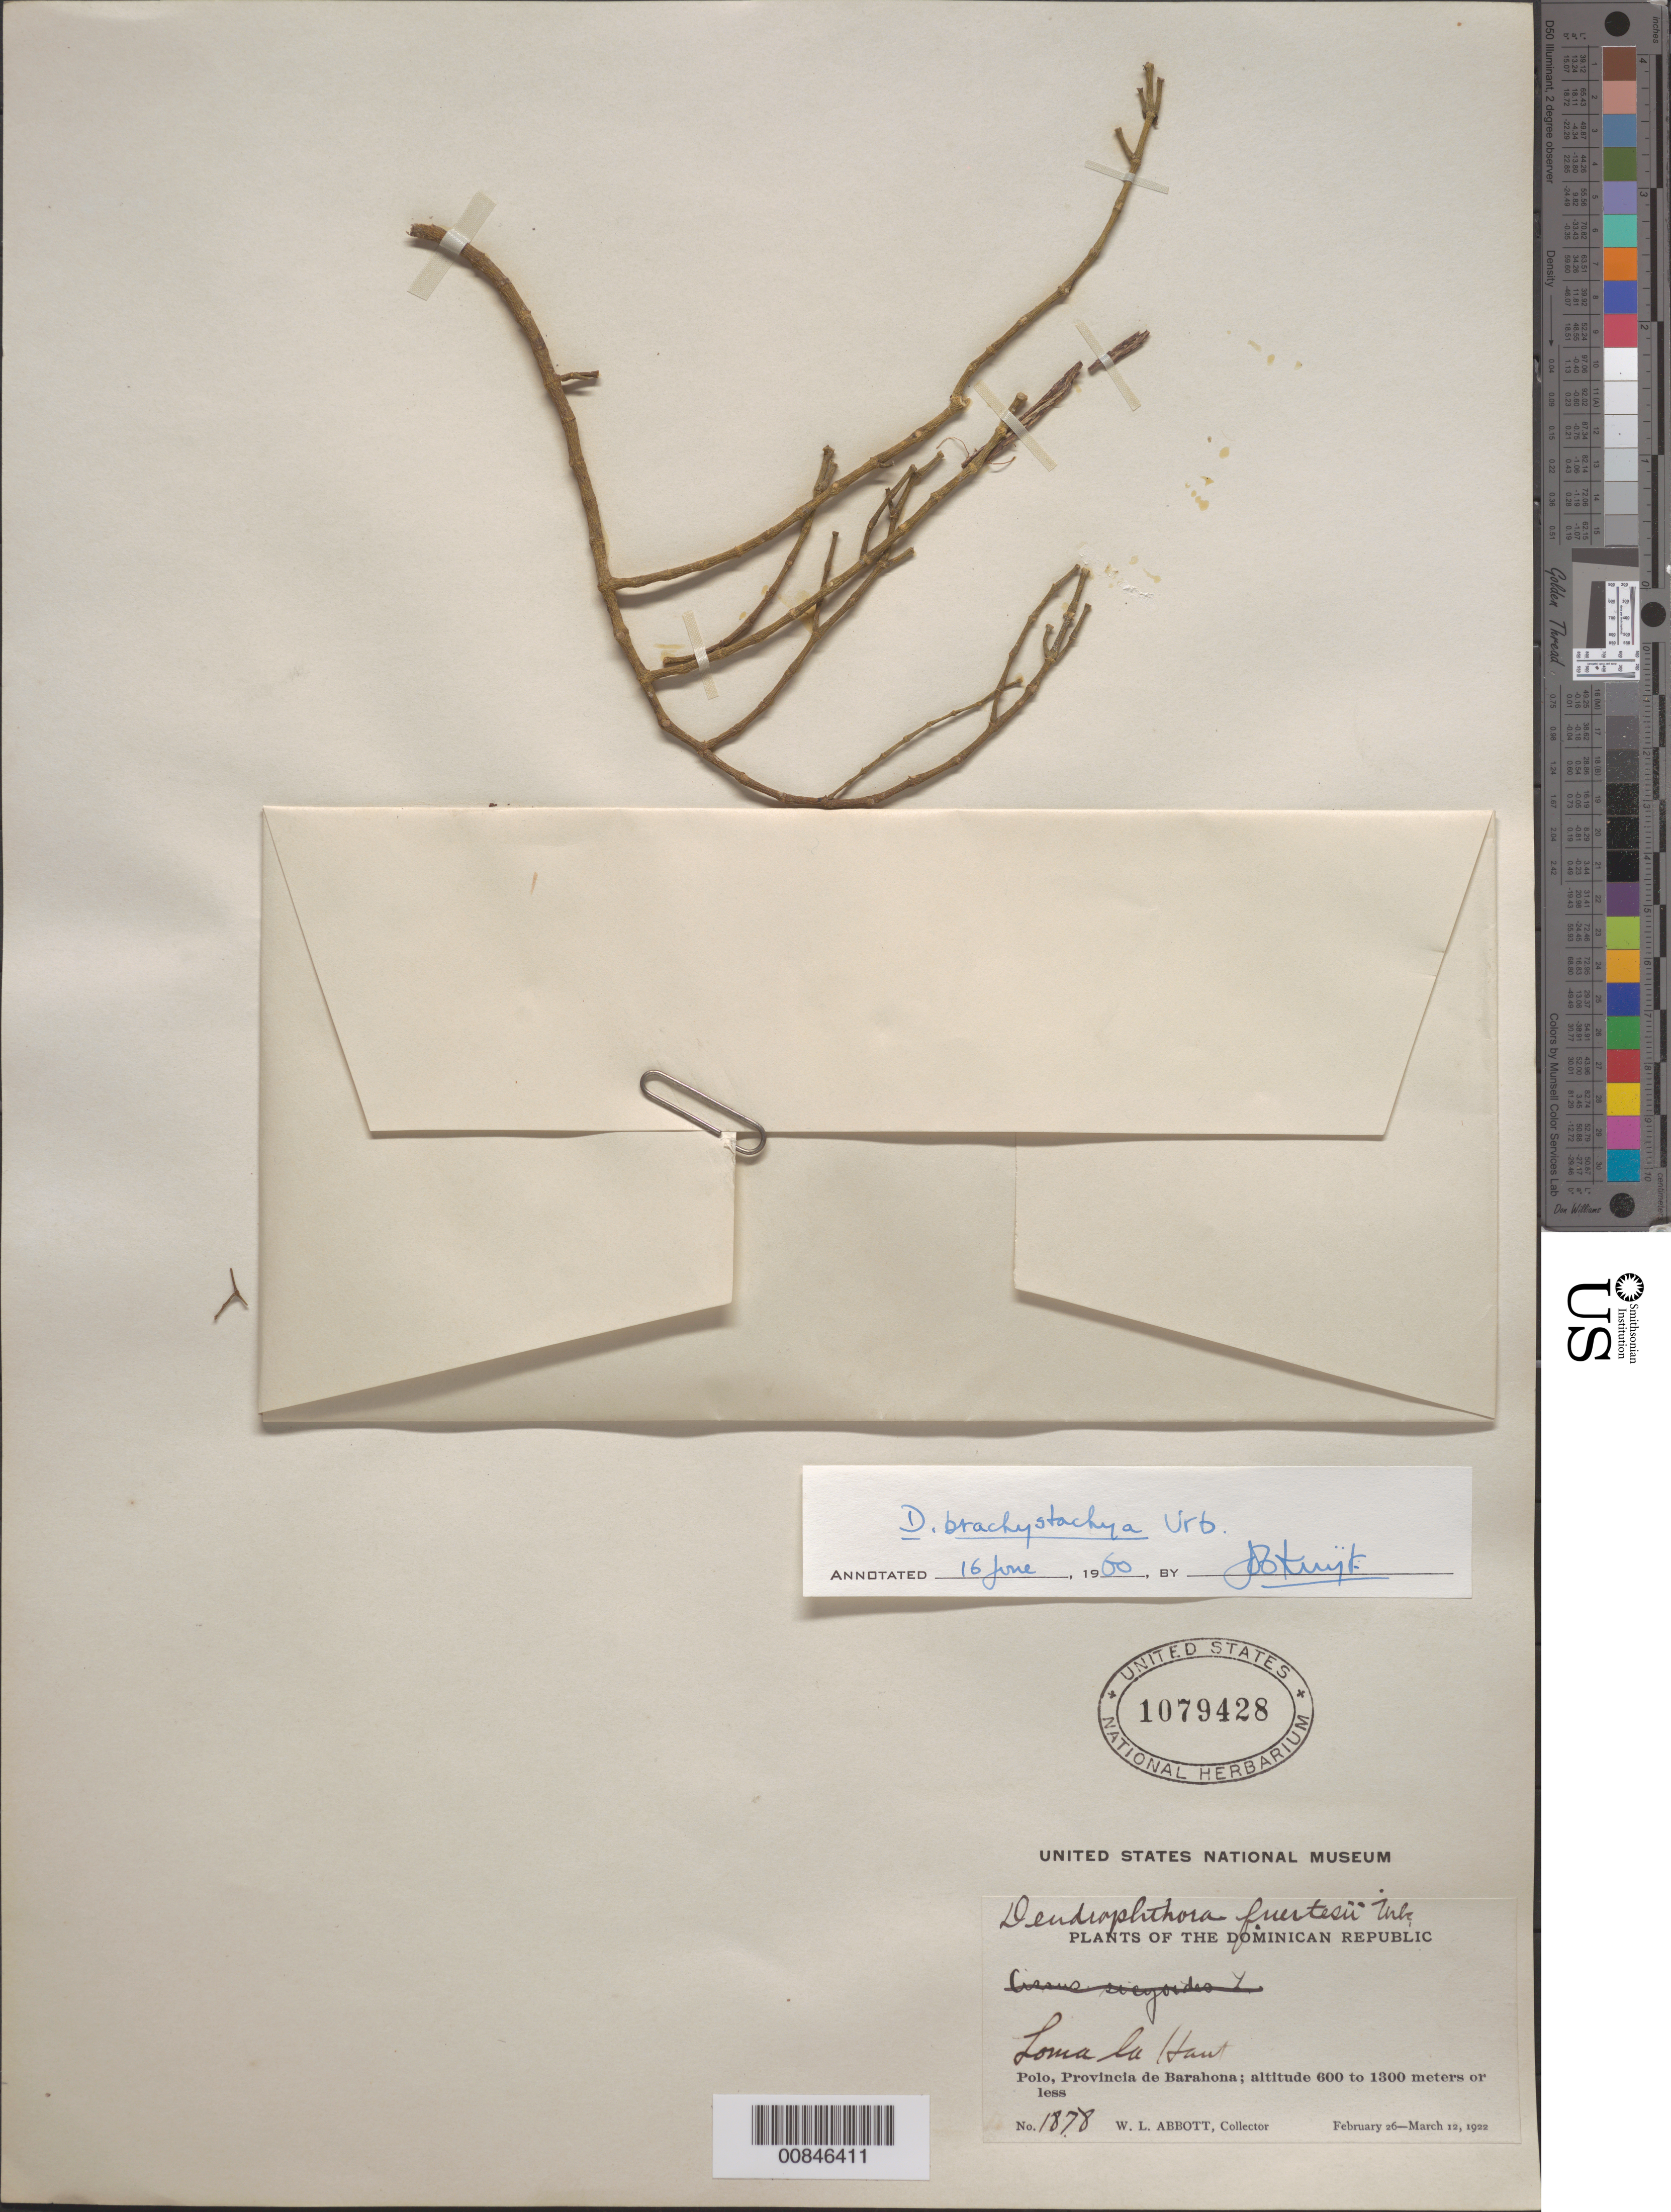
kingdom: Plantae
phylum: Tracheophyta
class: Magnoliopsida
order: Santalales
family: Viscaceae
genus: Dendrophthora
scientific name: Dendrophthora brachystachya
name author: Urb.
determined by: Kuijt, Job, (CANADA)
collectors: W. L. Abbott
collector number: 1878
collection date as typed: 26 Feb 1922 to 12 Mar 1922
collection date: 1922-02-26/1922-03-12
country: Dominican Republic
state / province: Barahona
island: Hispaniola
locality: Polo. Loma la Haut.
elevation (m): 600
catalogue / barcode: US 1079428